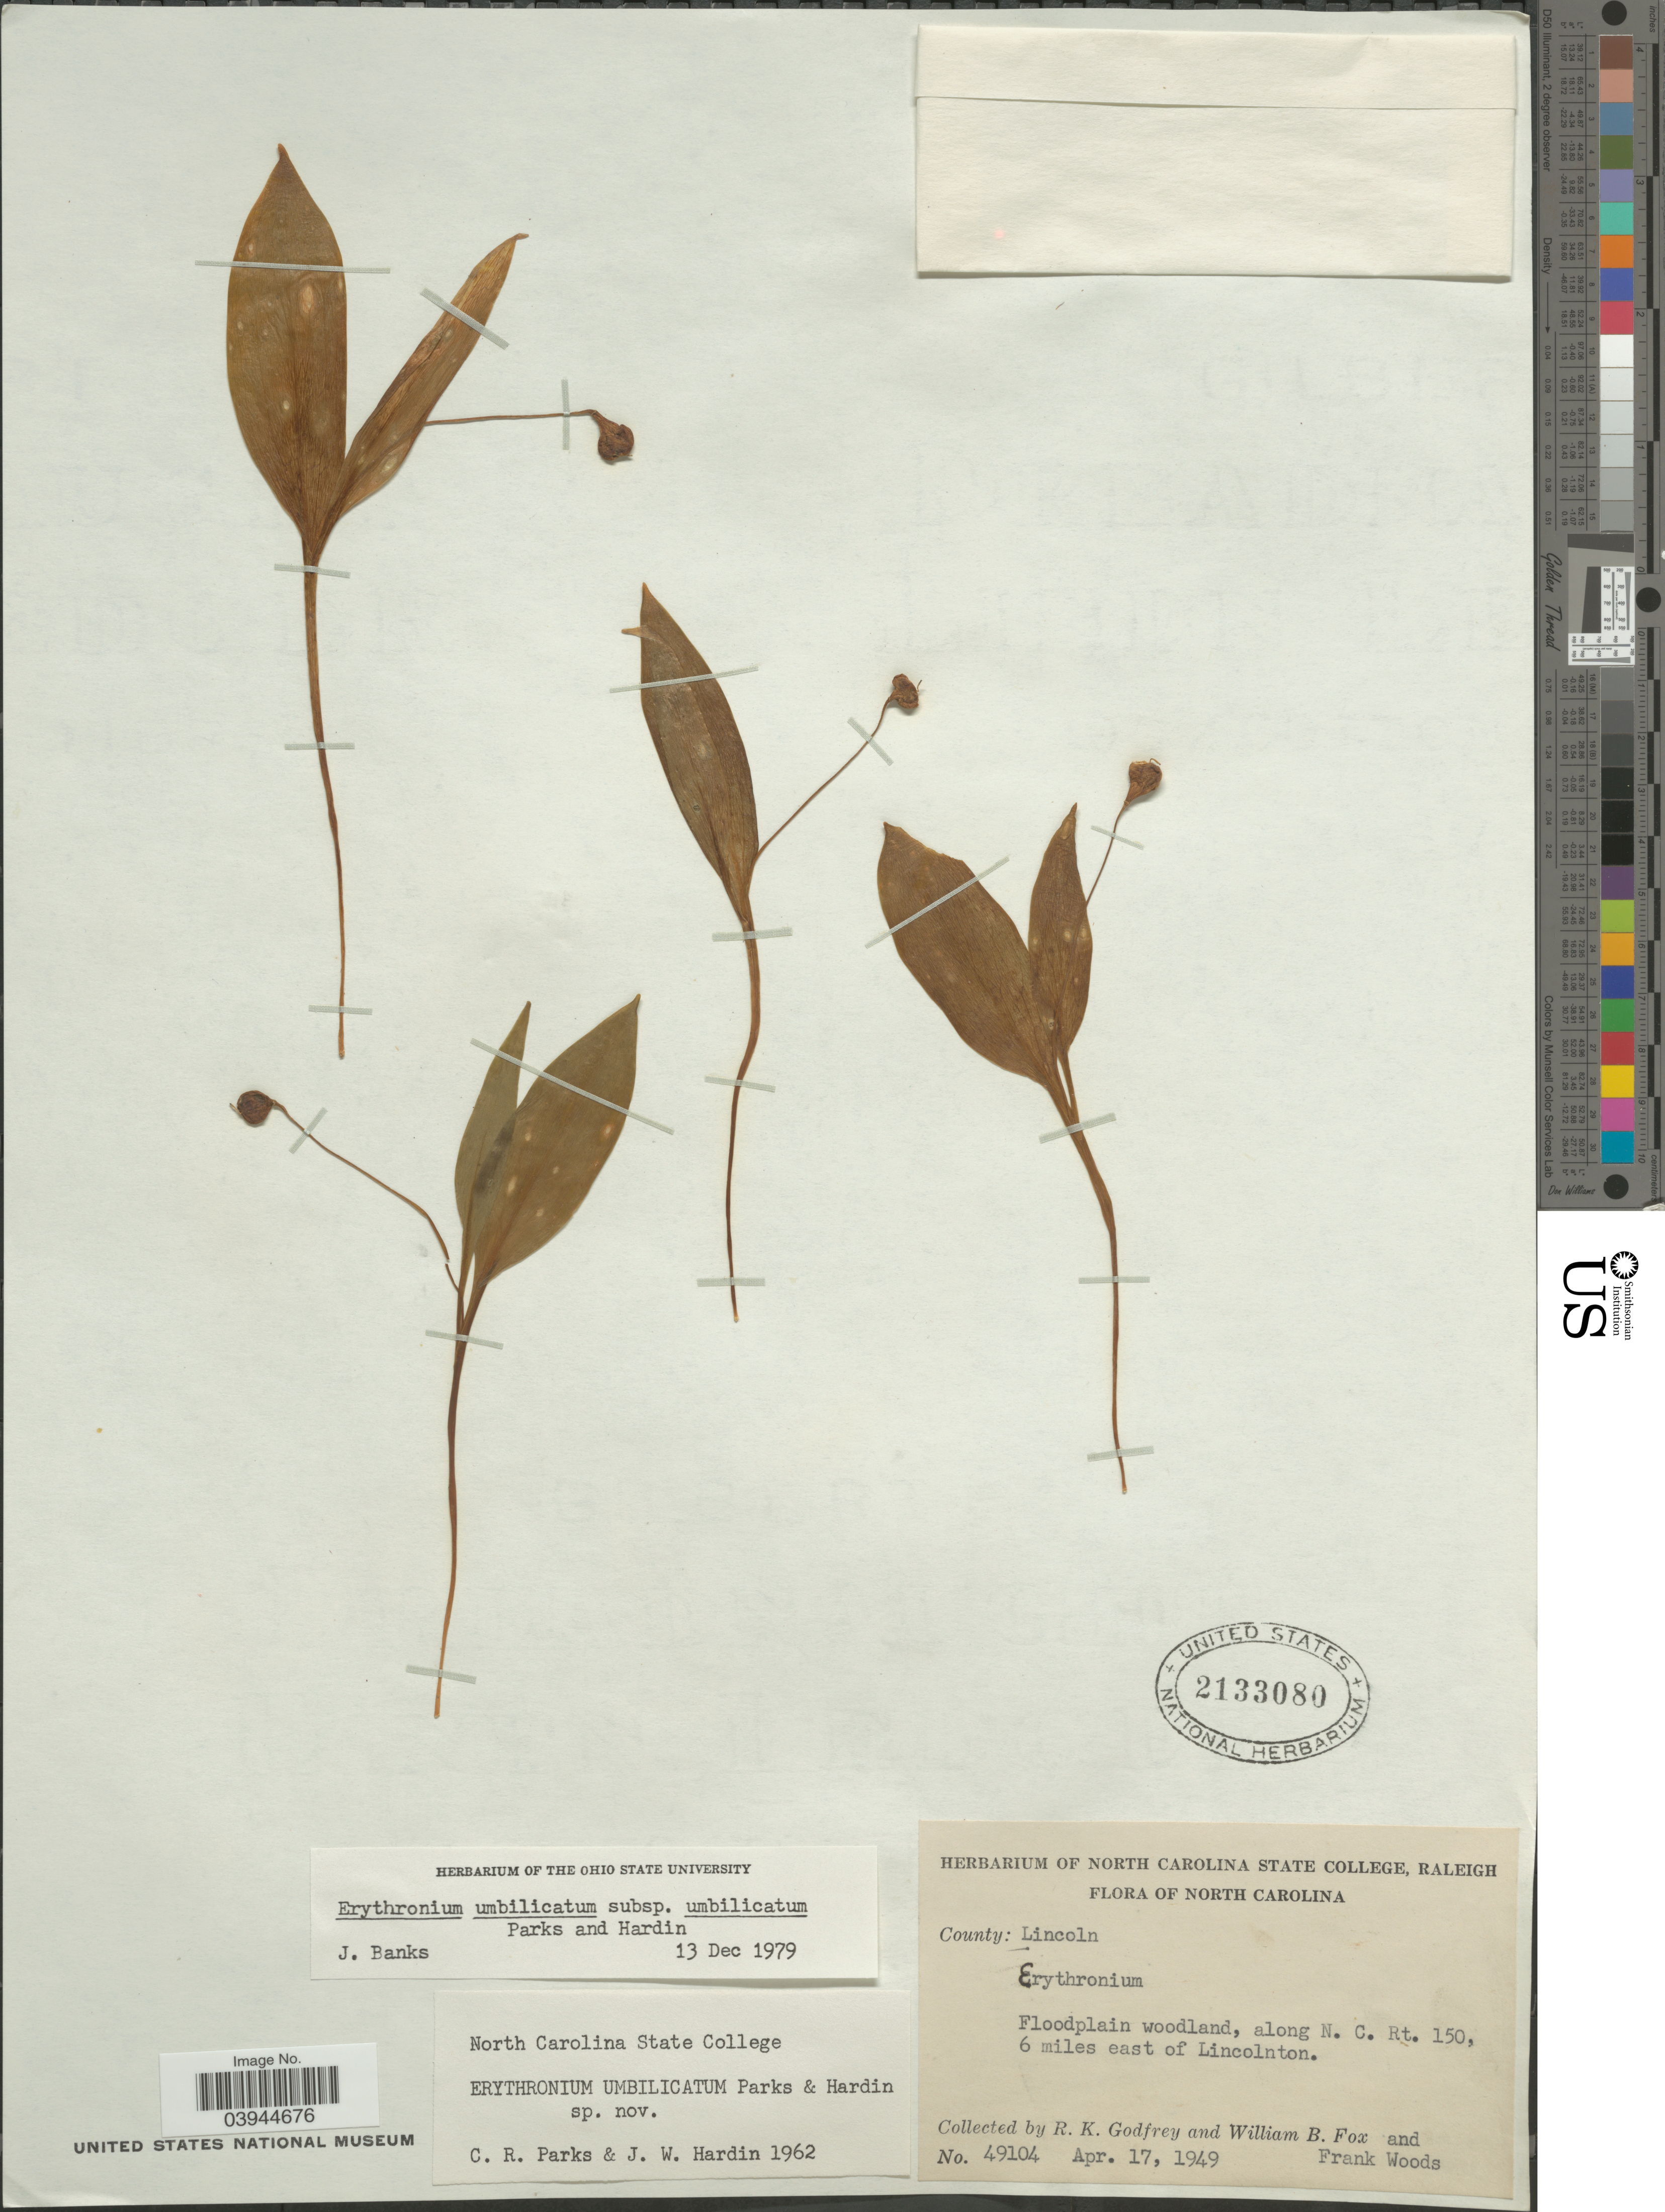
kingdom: Plantae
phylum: Tracheophyta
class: Liliopsida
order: Liliales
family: Liliaceae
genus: Erythronium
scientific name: Erythronium umbilicatum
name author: C.R. Parks & Hardin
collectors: R. K. Godfrey, W. B. Fox & F. Woods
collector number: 49104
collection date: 1949-04-17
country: United States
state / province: North Carolina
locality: County: Lincoln. Fllodplain woodland, along N.C. Rt. 150, 6 miles east of Lincolnton.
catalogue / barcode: US 2133080